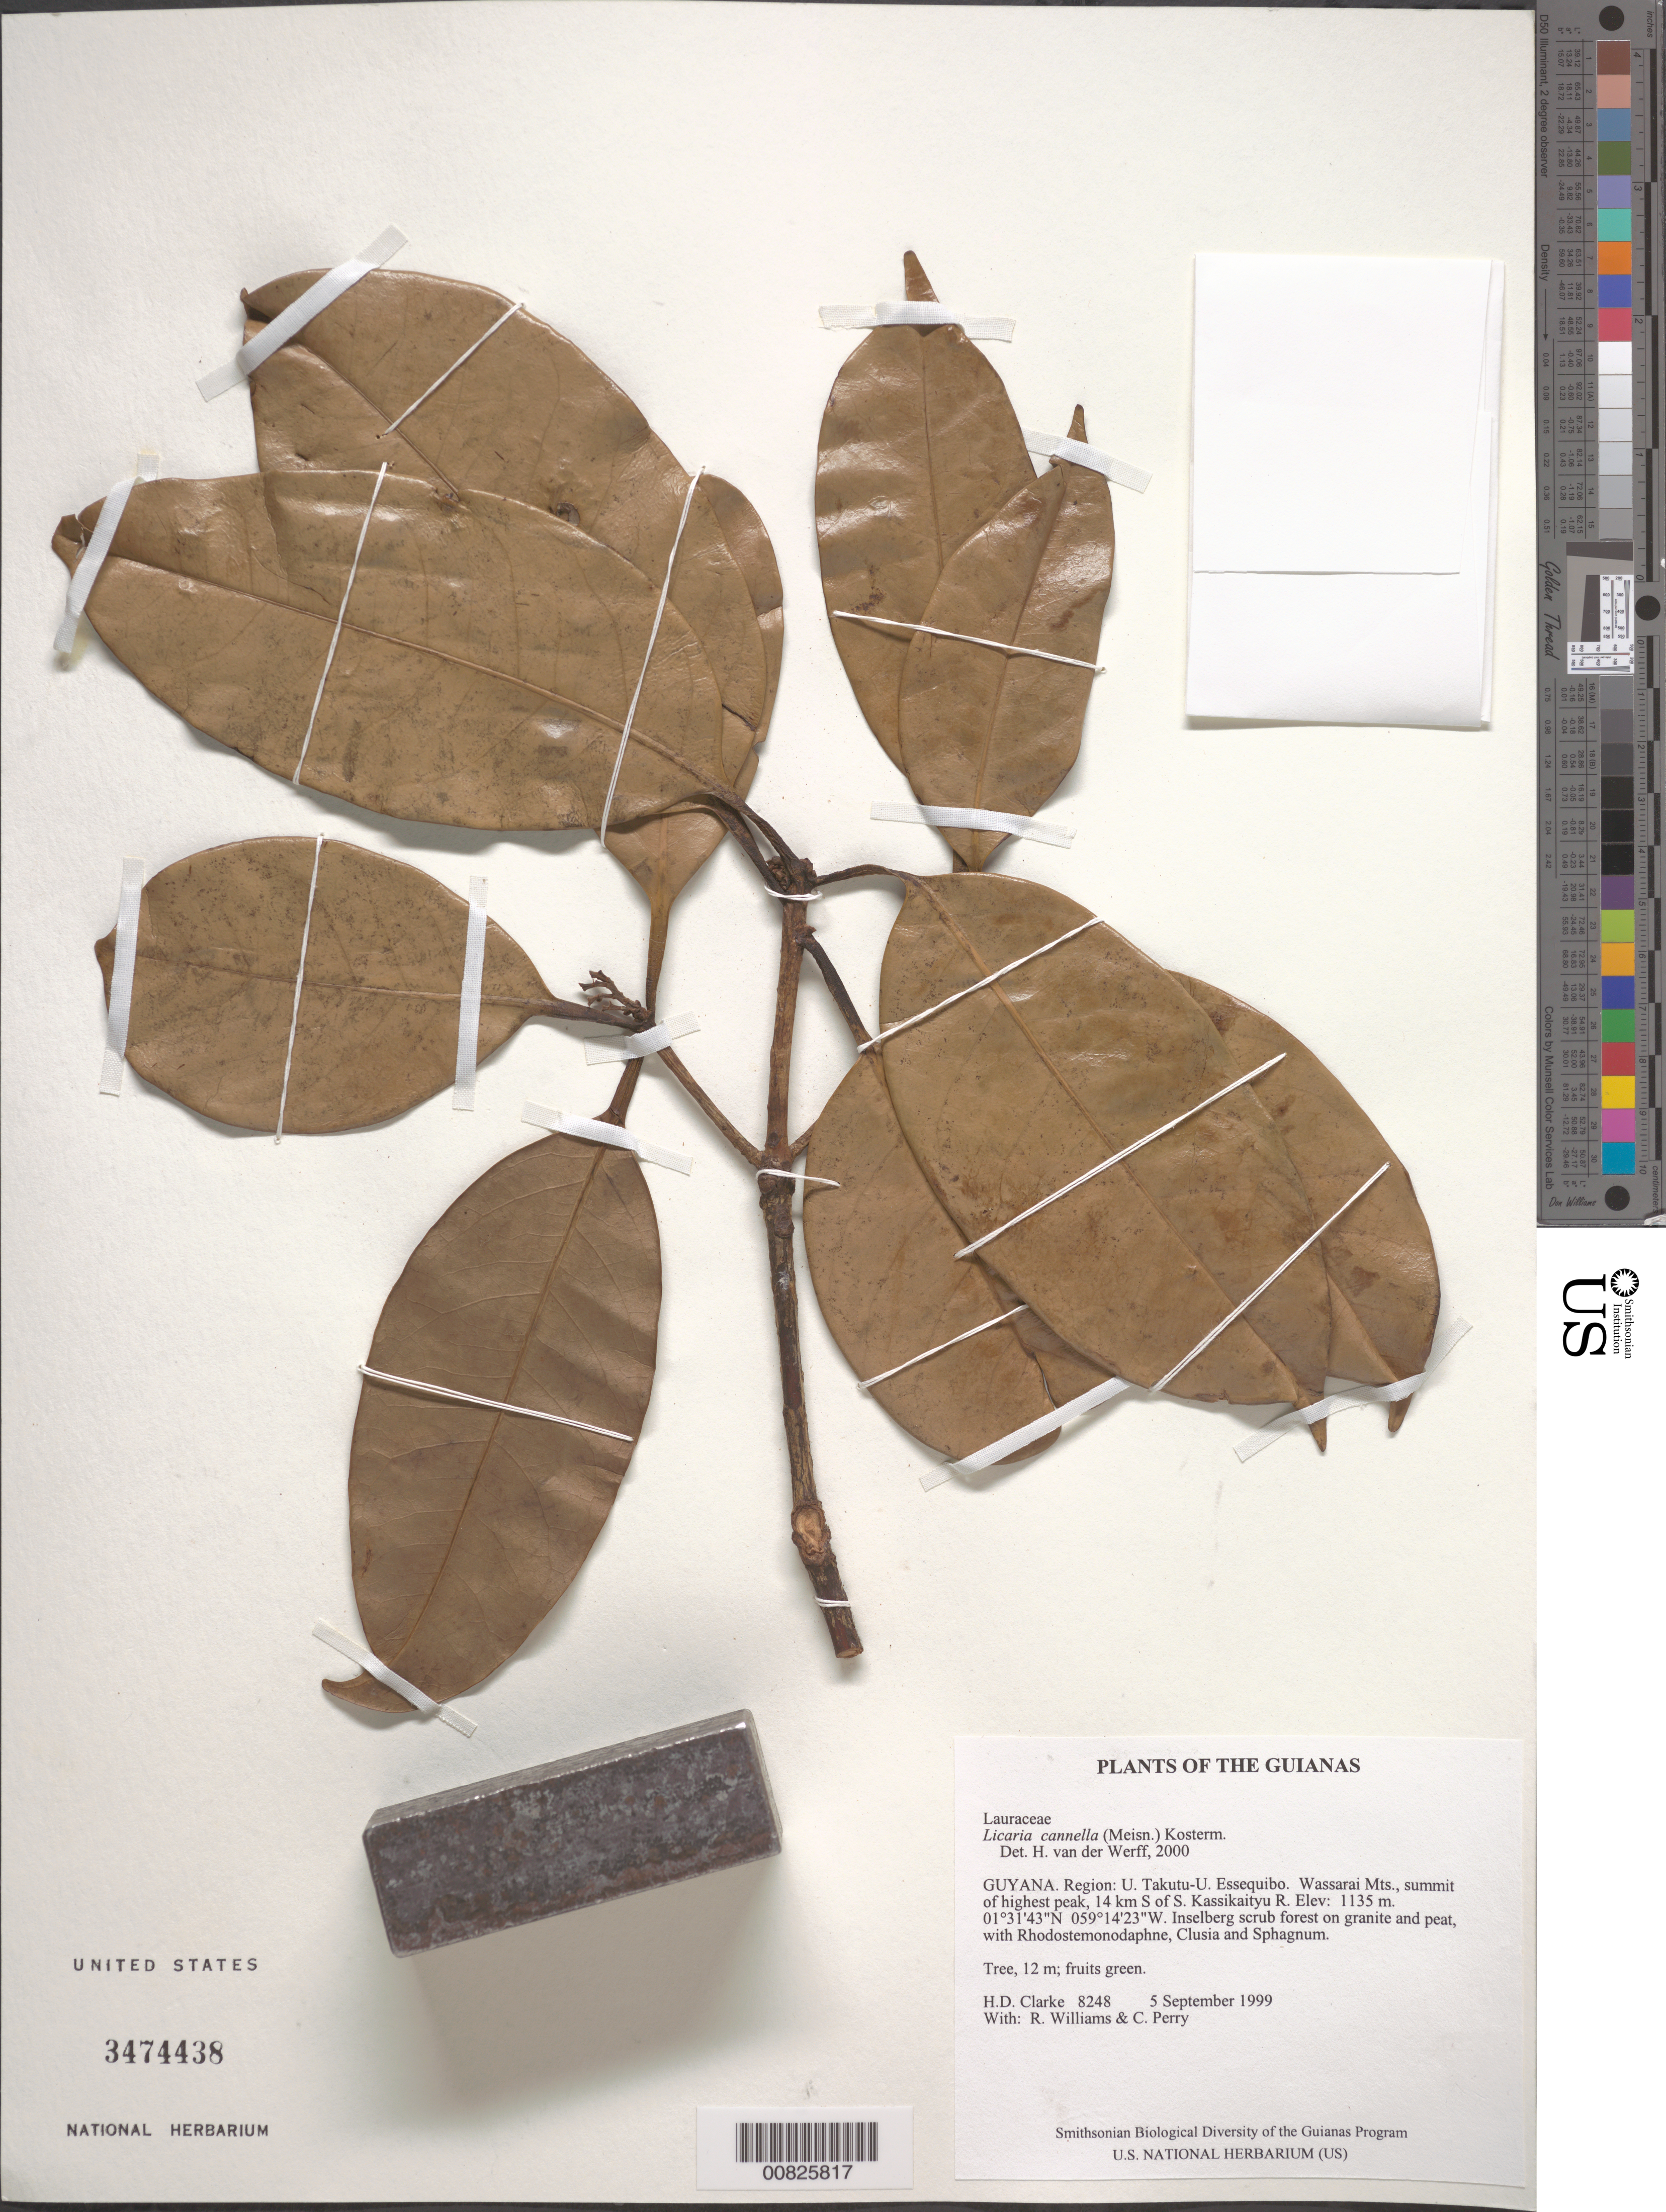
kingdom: Plantae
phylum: Tracheophyta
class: Magnoliopsida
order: Laurales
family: Lauraceae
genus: Licaria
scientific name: Licaria cannella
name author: (Meisn.) Kosterm.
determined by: van der Werff, H., (MO), Missouri Botanical Garden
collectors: H. D. Clarke, R. Williams & C. Perry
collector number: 8248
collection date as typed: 5 September 1999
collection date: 1999-09-05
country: Guyana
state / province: U. Takutu-U. Essequibo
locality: Wassarai Mts., summit of highest peak, 14 km S of S. Kassikaityu R.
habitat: Inselberg scrub forest on granite and peat, with Rhodostemonodaphne, Clusia and Sphagnum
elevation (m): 1135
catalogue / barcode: US 3474438